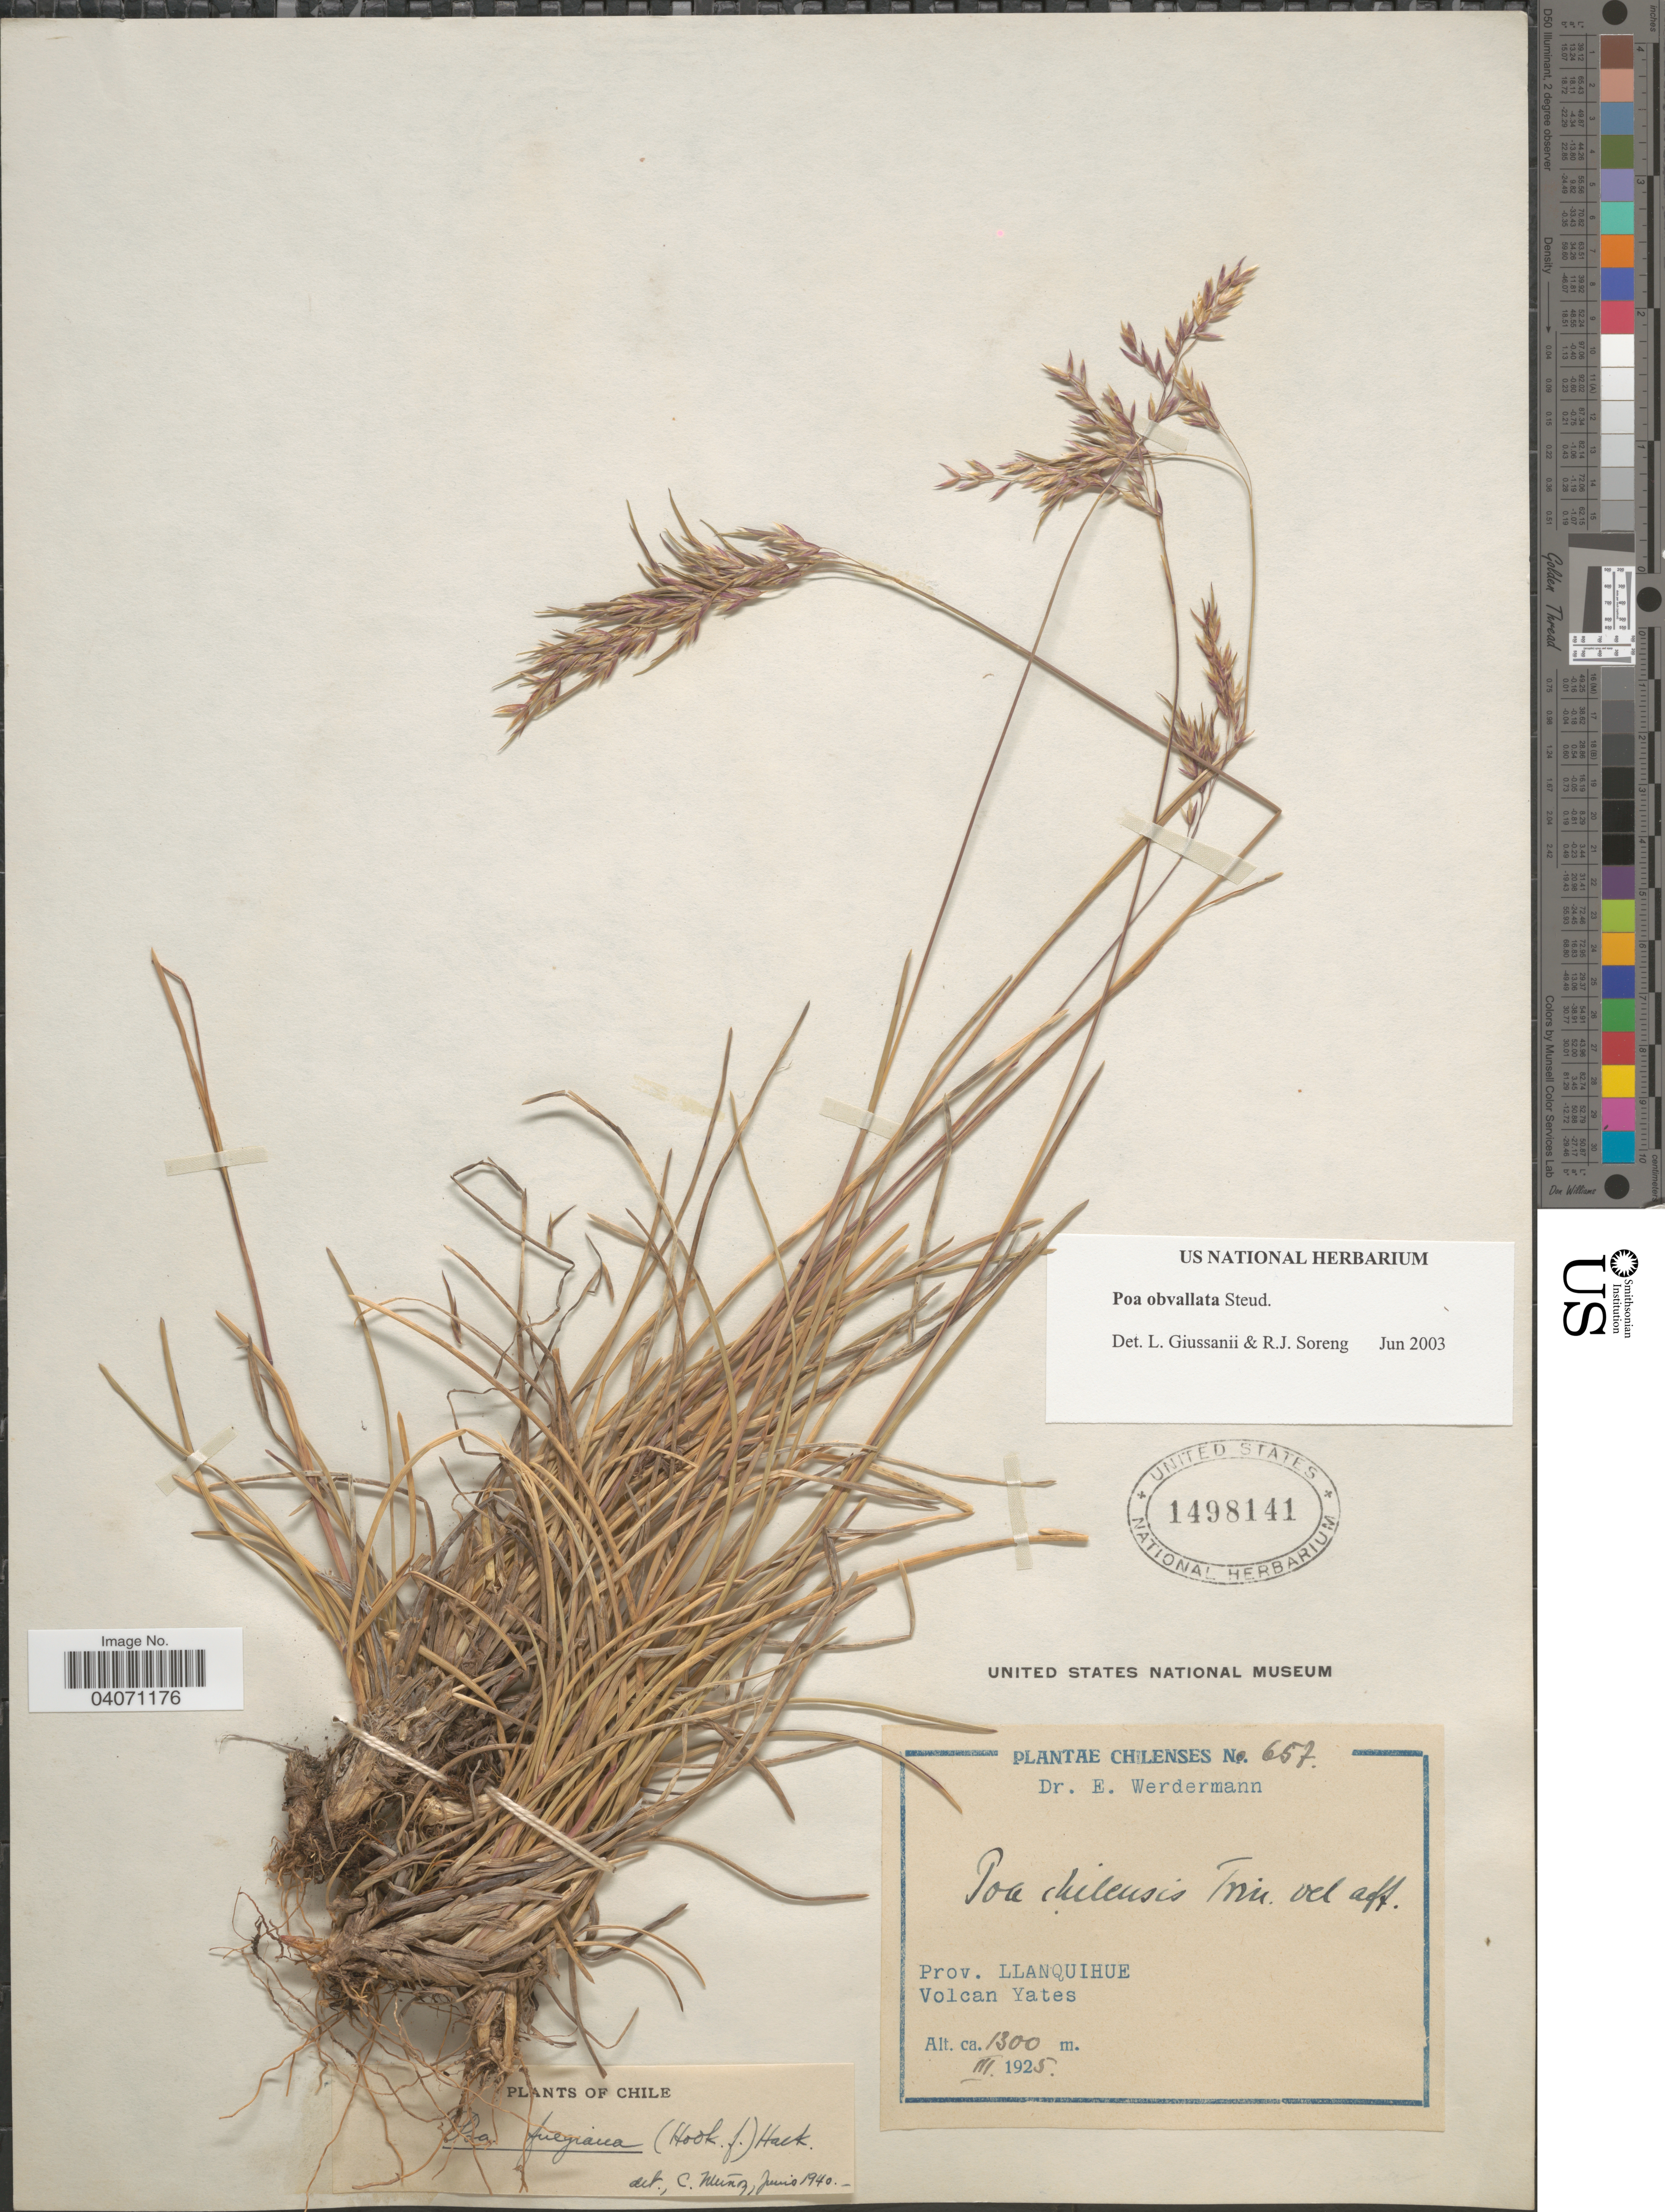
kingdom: Plantae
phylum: Tracheophyta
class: Liliopsida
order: Poales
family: Poaceae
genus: Poa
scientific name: Poa obvallata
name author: Steud.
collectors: E. Werdermann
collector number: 657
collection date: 1925-03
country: Chile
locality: Prov. Llanquihue. Volcan Yates.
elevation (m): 1300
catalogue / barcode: US 1498141